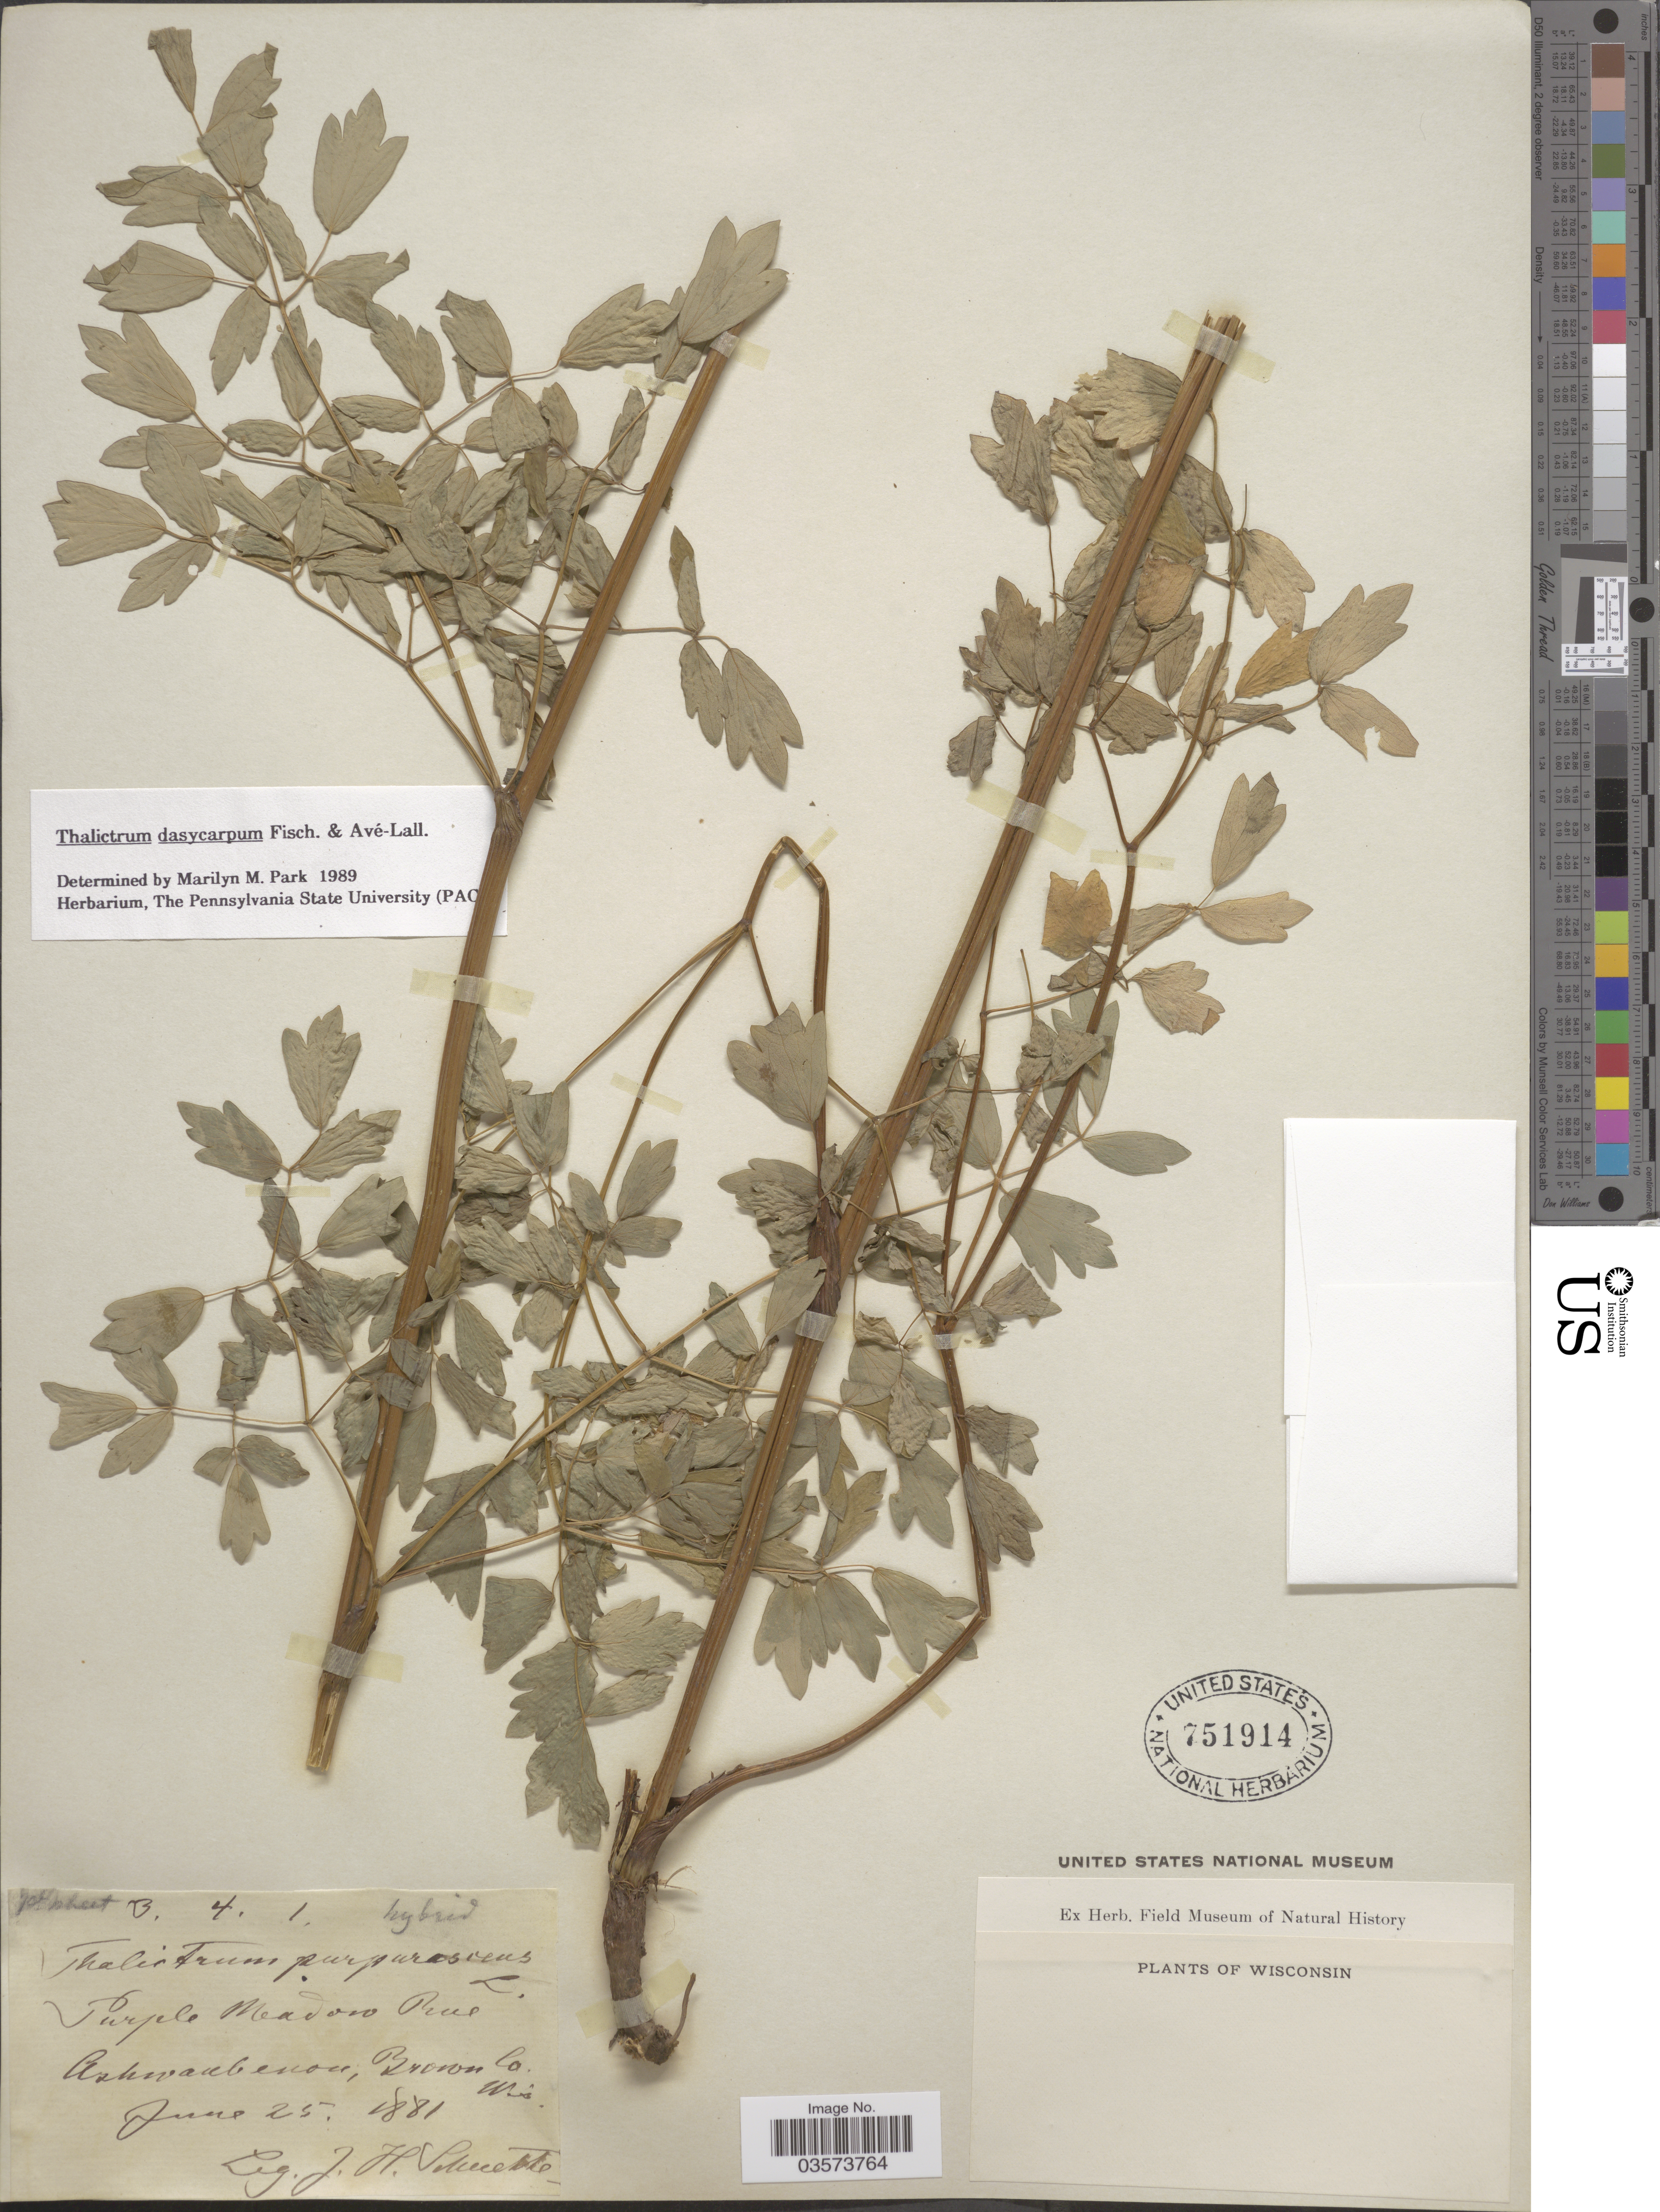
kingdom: Plantae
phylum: Tracheophyta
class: Magnoliopsida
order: Ranunculales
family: Ranunculaceae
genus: Thalictrum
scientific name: Thalictrum dasycarpum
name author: Fisch. & Avé-Lall.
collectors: J. H. Schuette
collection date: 1881-06-25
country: United States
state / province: Wisconsin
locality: Ashwaubenon, Brown Co.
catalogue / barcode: US 751914